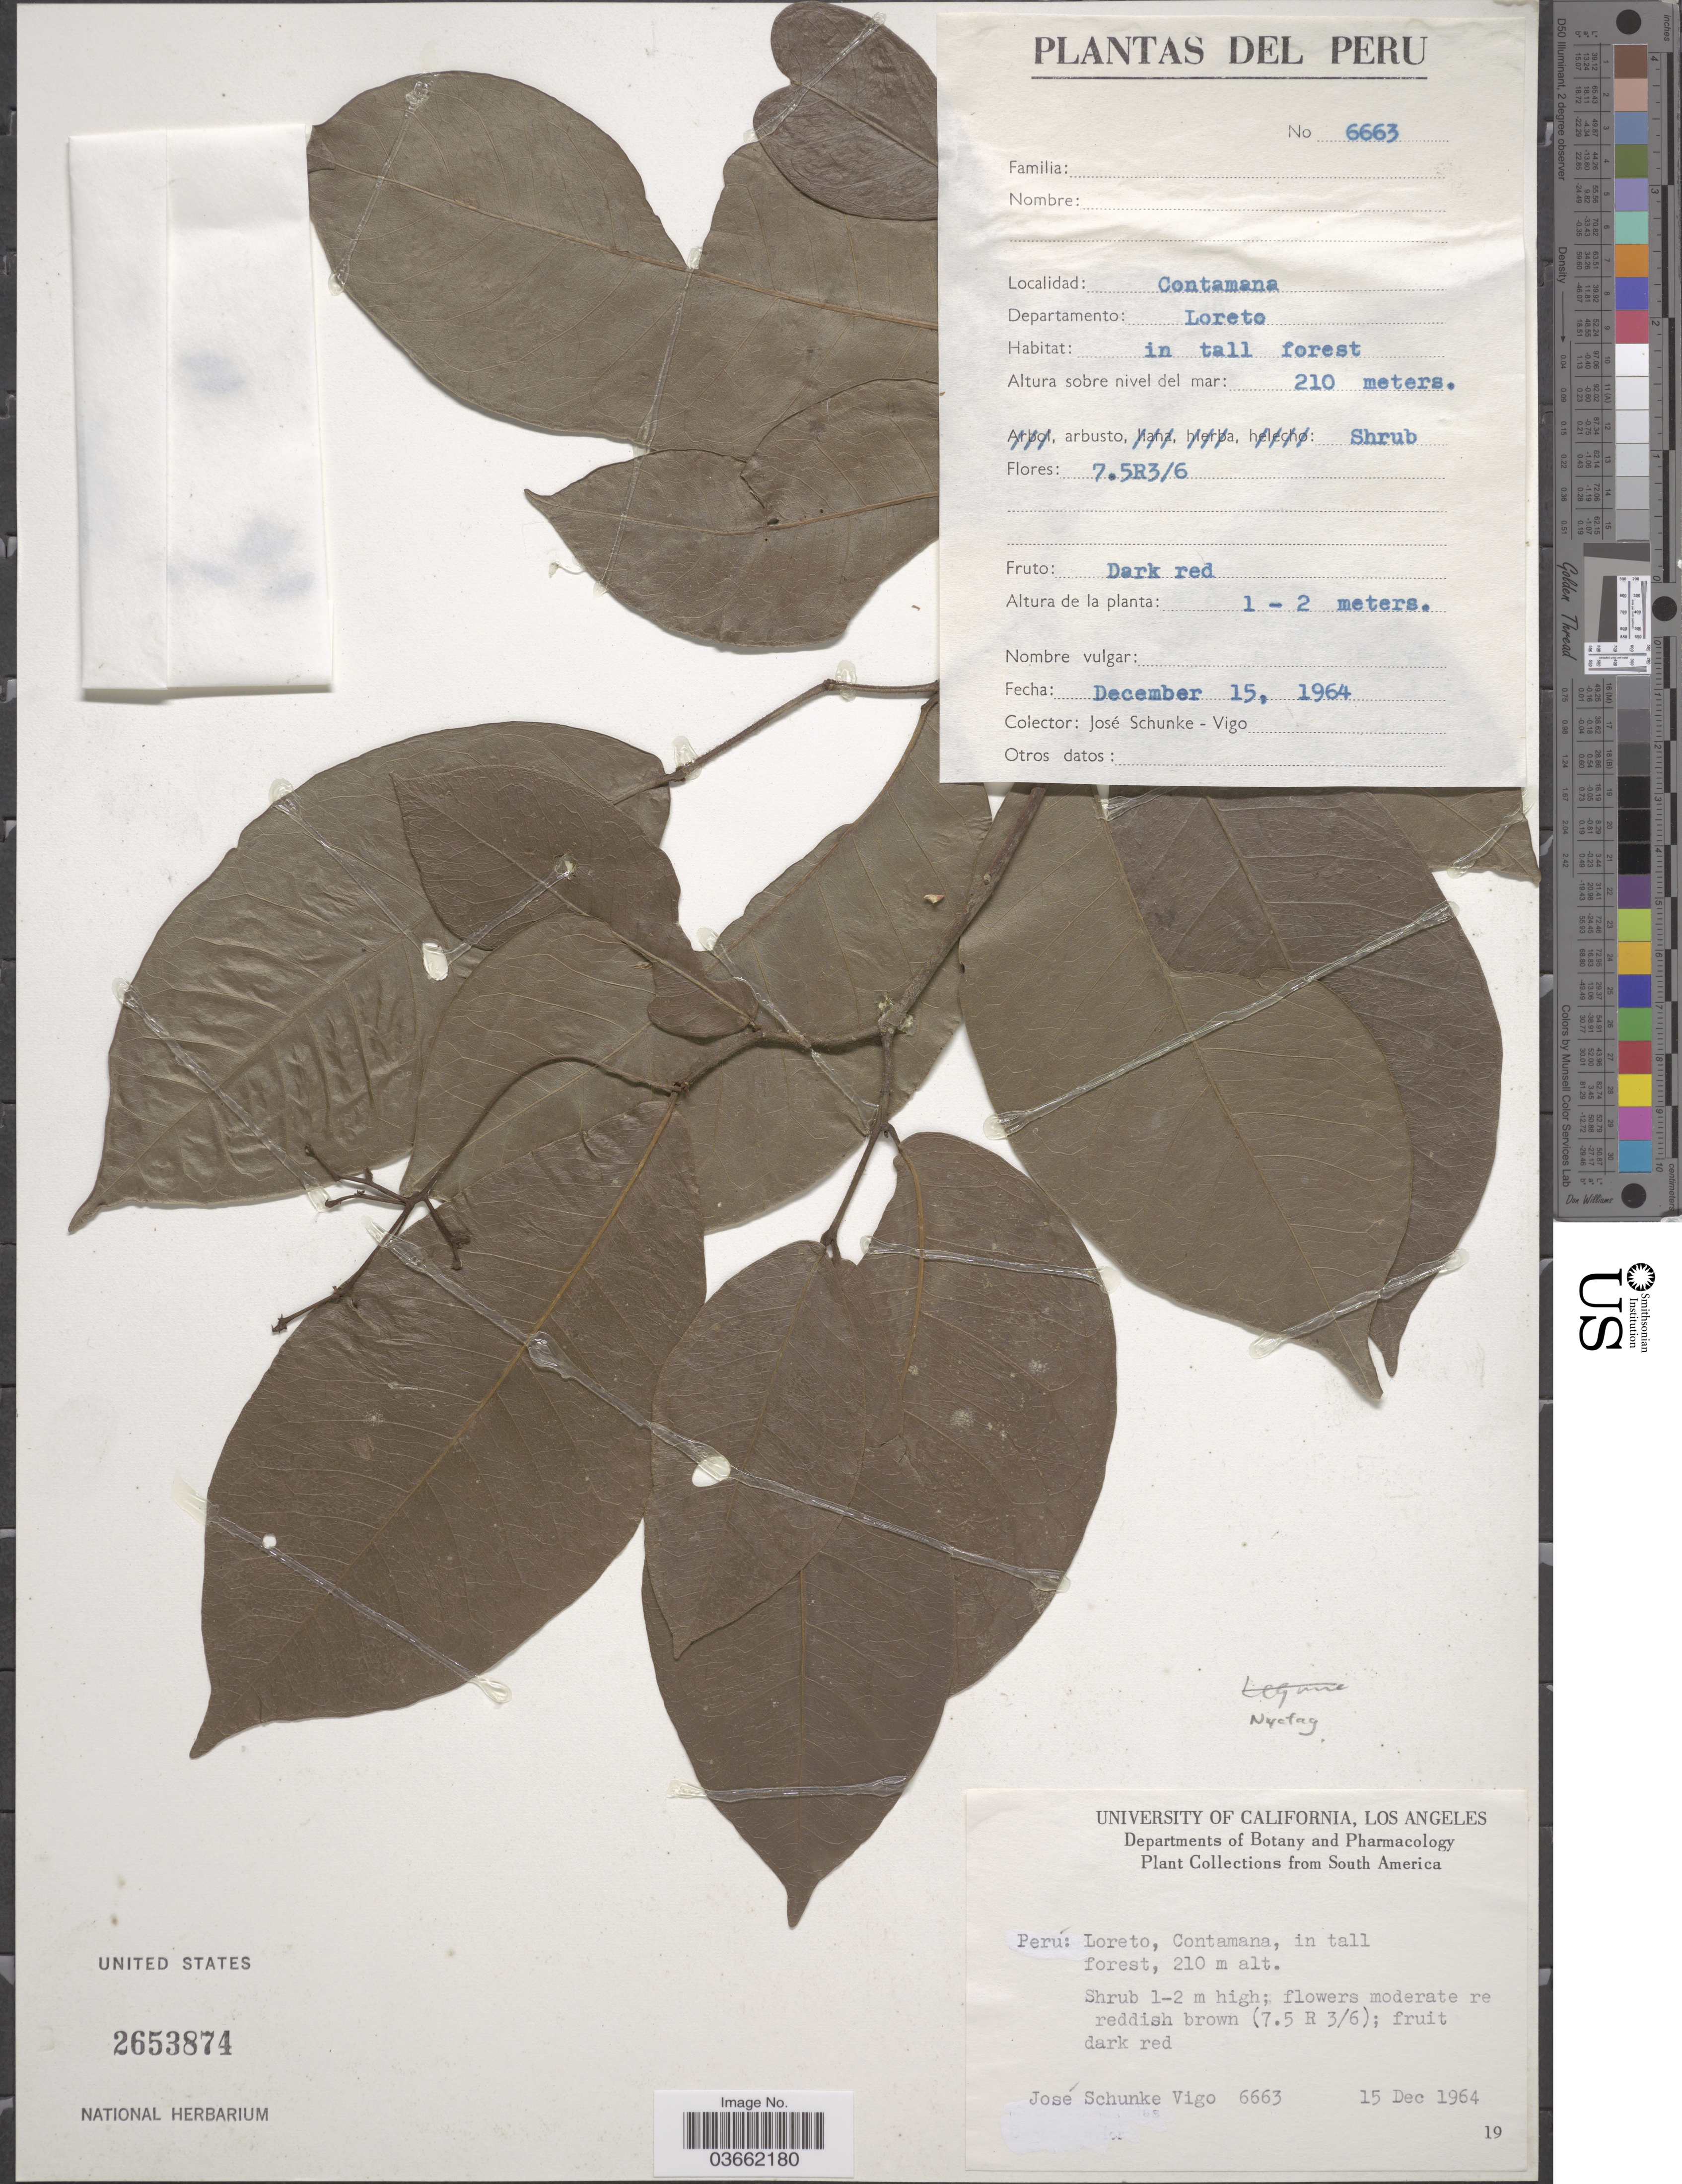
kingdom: Plantae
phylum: Tracheophyta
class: Magnoliopsida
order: Caryophyllales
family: Nyctaginaceae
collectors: J. Schunke Vigo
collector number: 6663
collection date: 1964-12-15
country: Peru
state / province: Loreto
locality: Contamana. Departamento: Loreto.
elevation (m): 210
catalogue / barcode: US 2653874